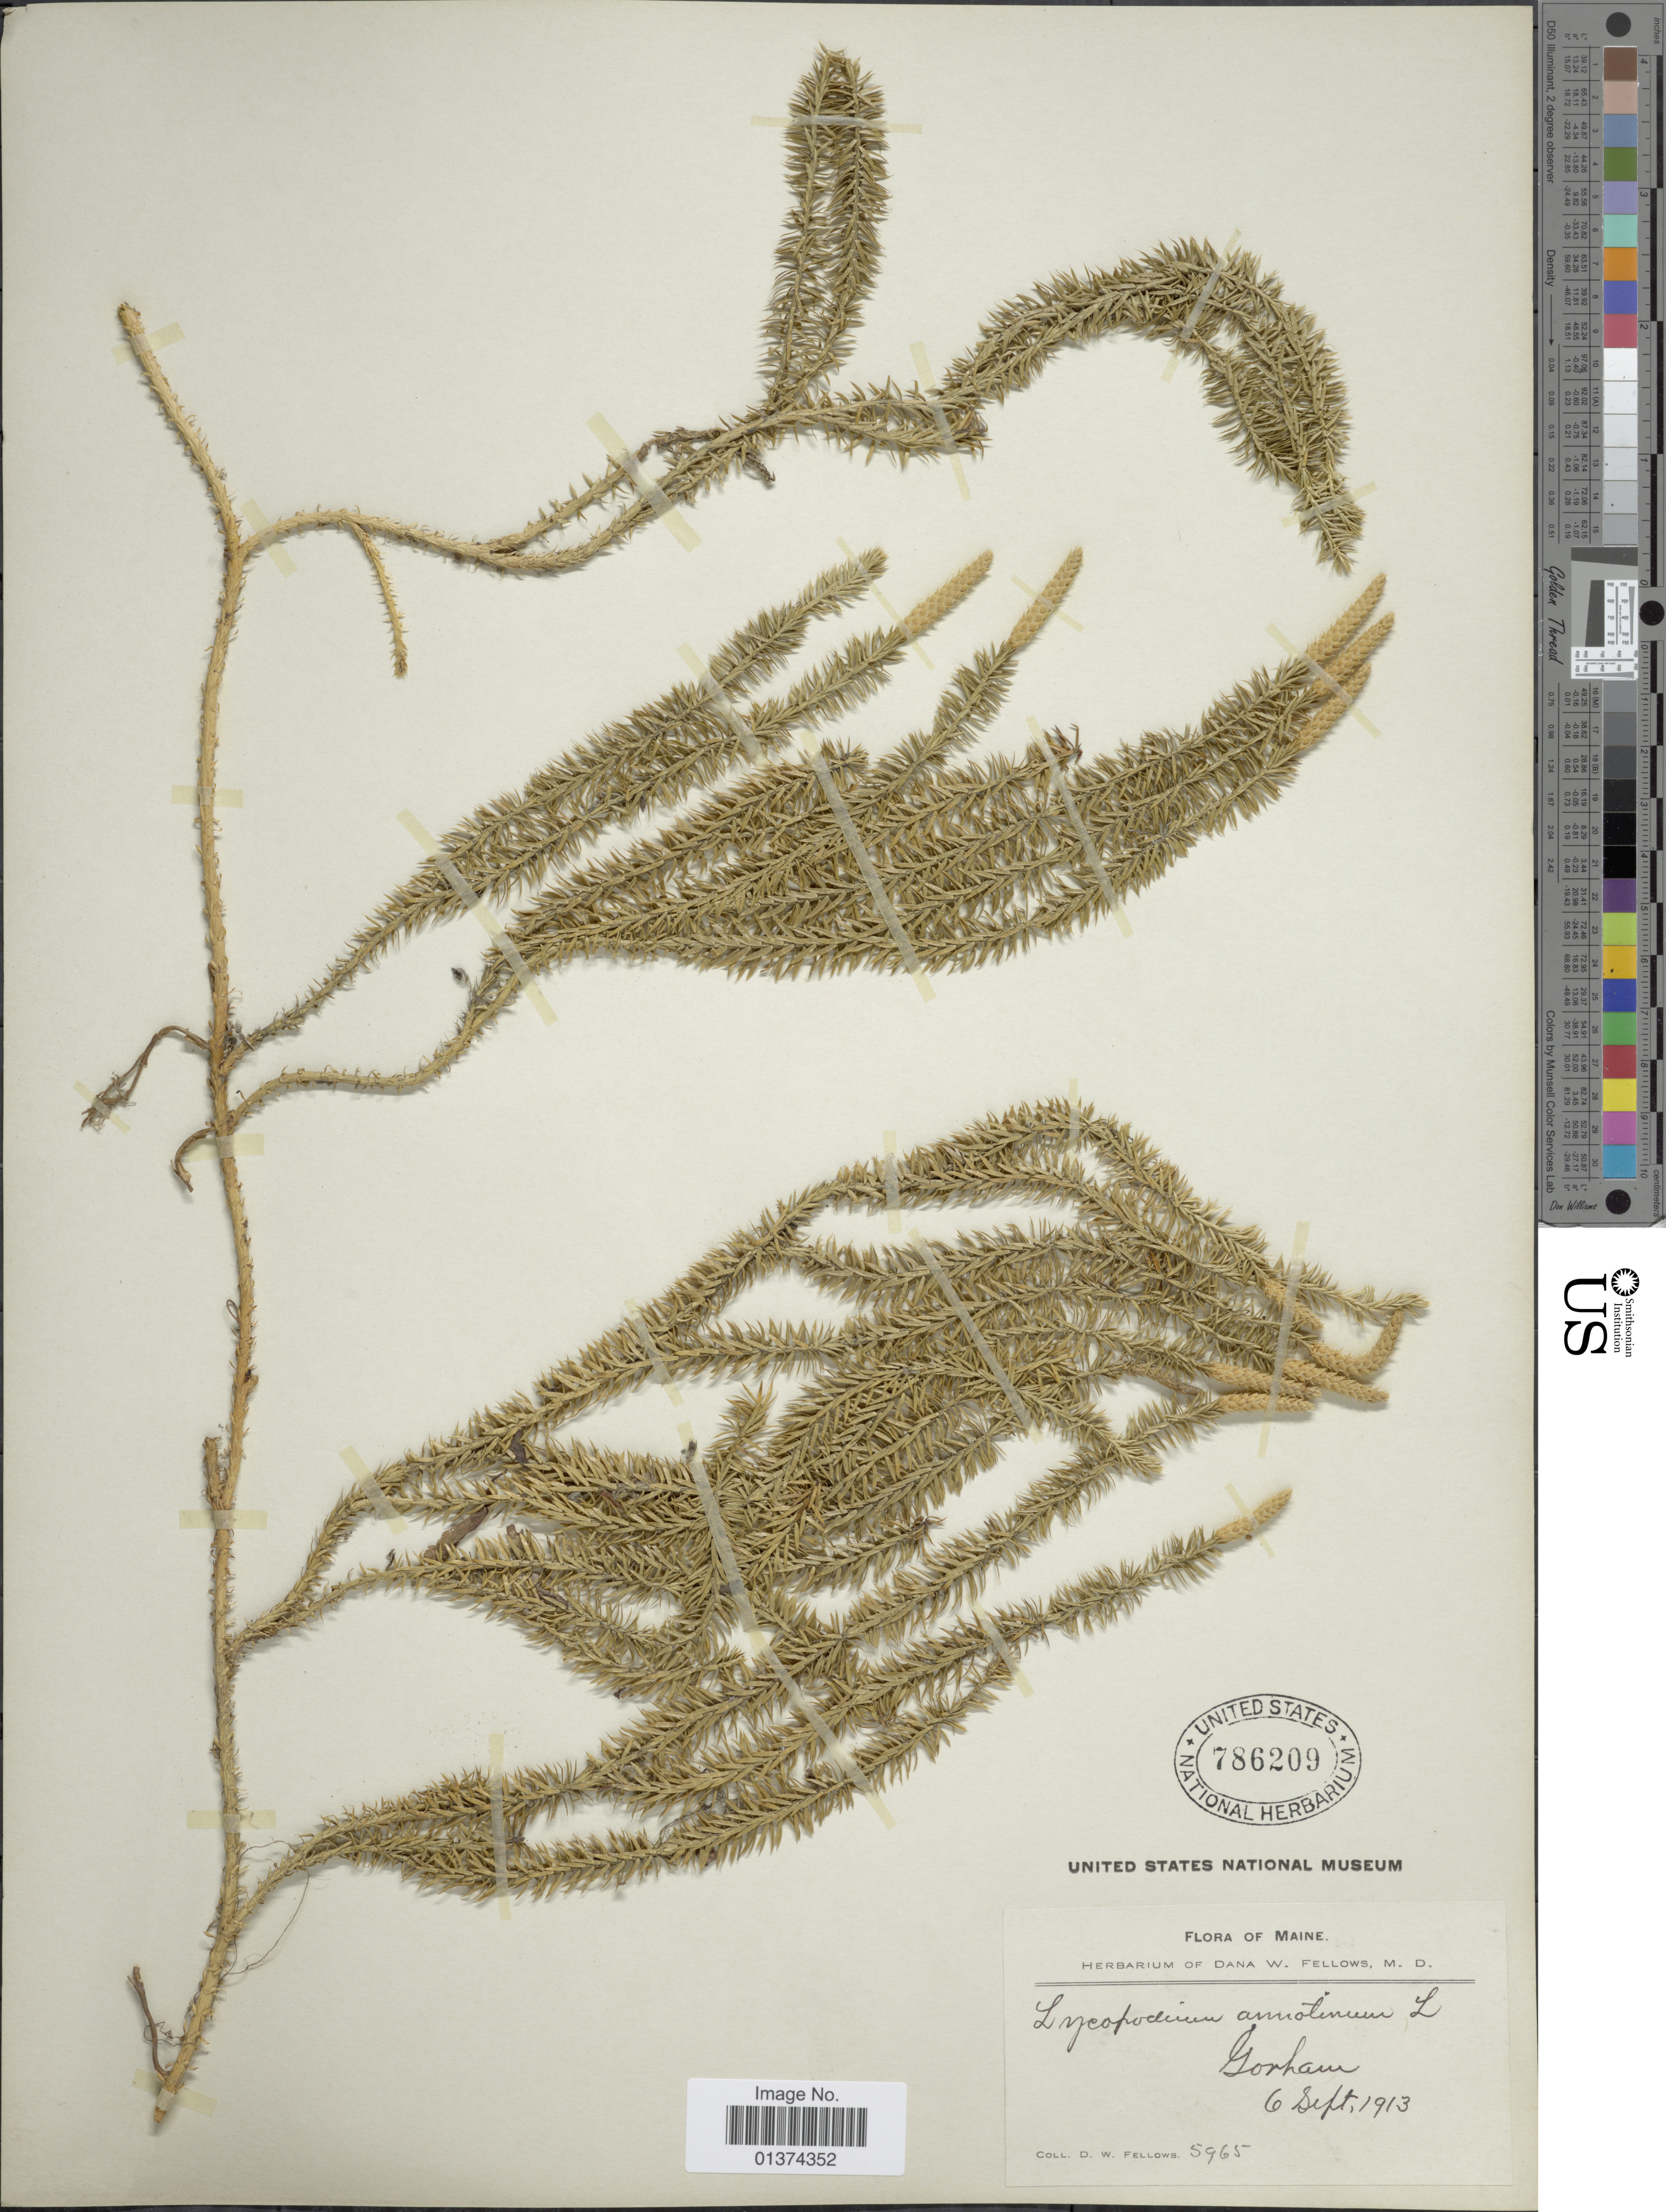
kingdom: Plantae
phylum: Tracheophyta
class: Lycopodiopsida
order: Lycopodiales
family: Lycopodiaceae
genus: Spinulum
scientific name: Spinulum annotinum subsp. annotinum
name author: (L.) A. Haines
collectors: D. W. Fellows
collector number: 5965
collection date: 1913-09-06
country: United States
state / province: Maine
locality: Gorham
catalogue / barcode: US 786209